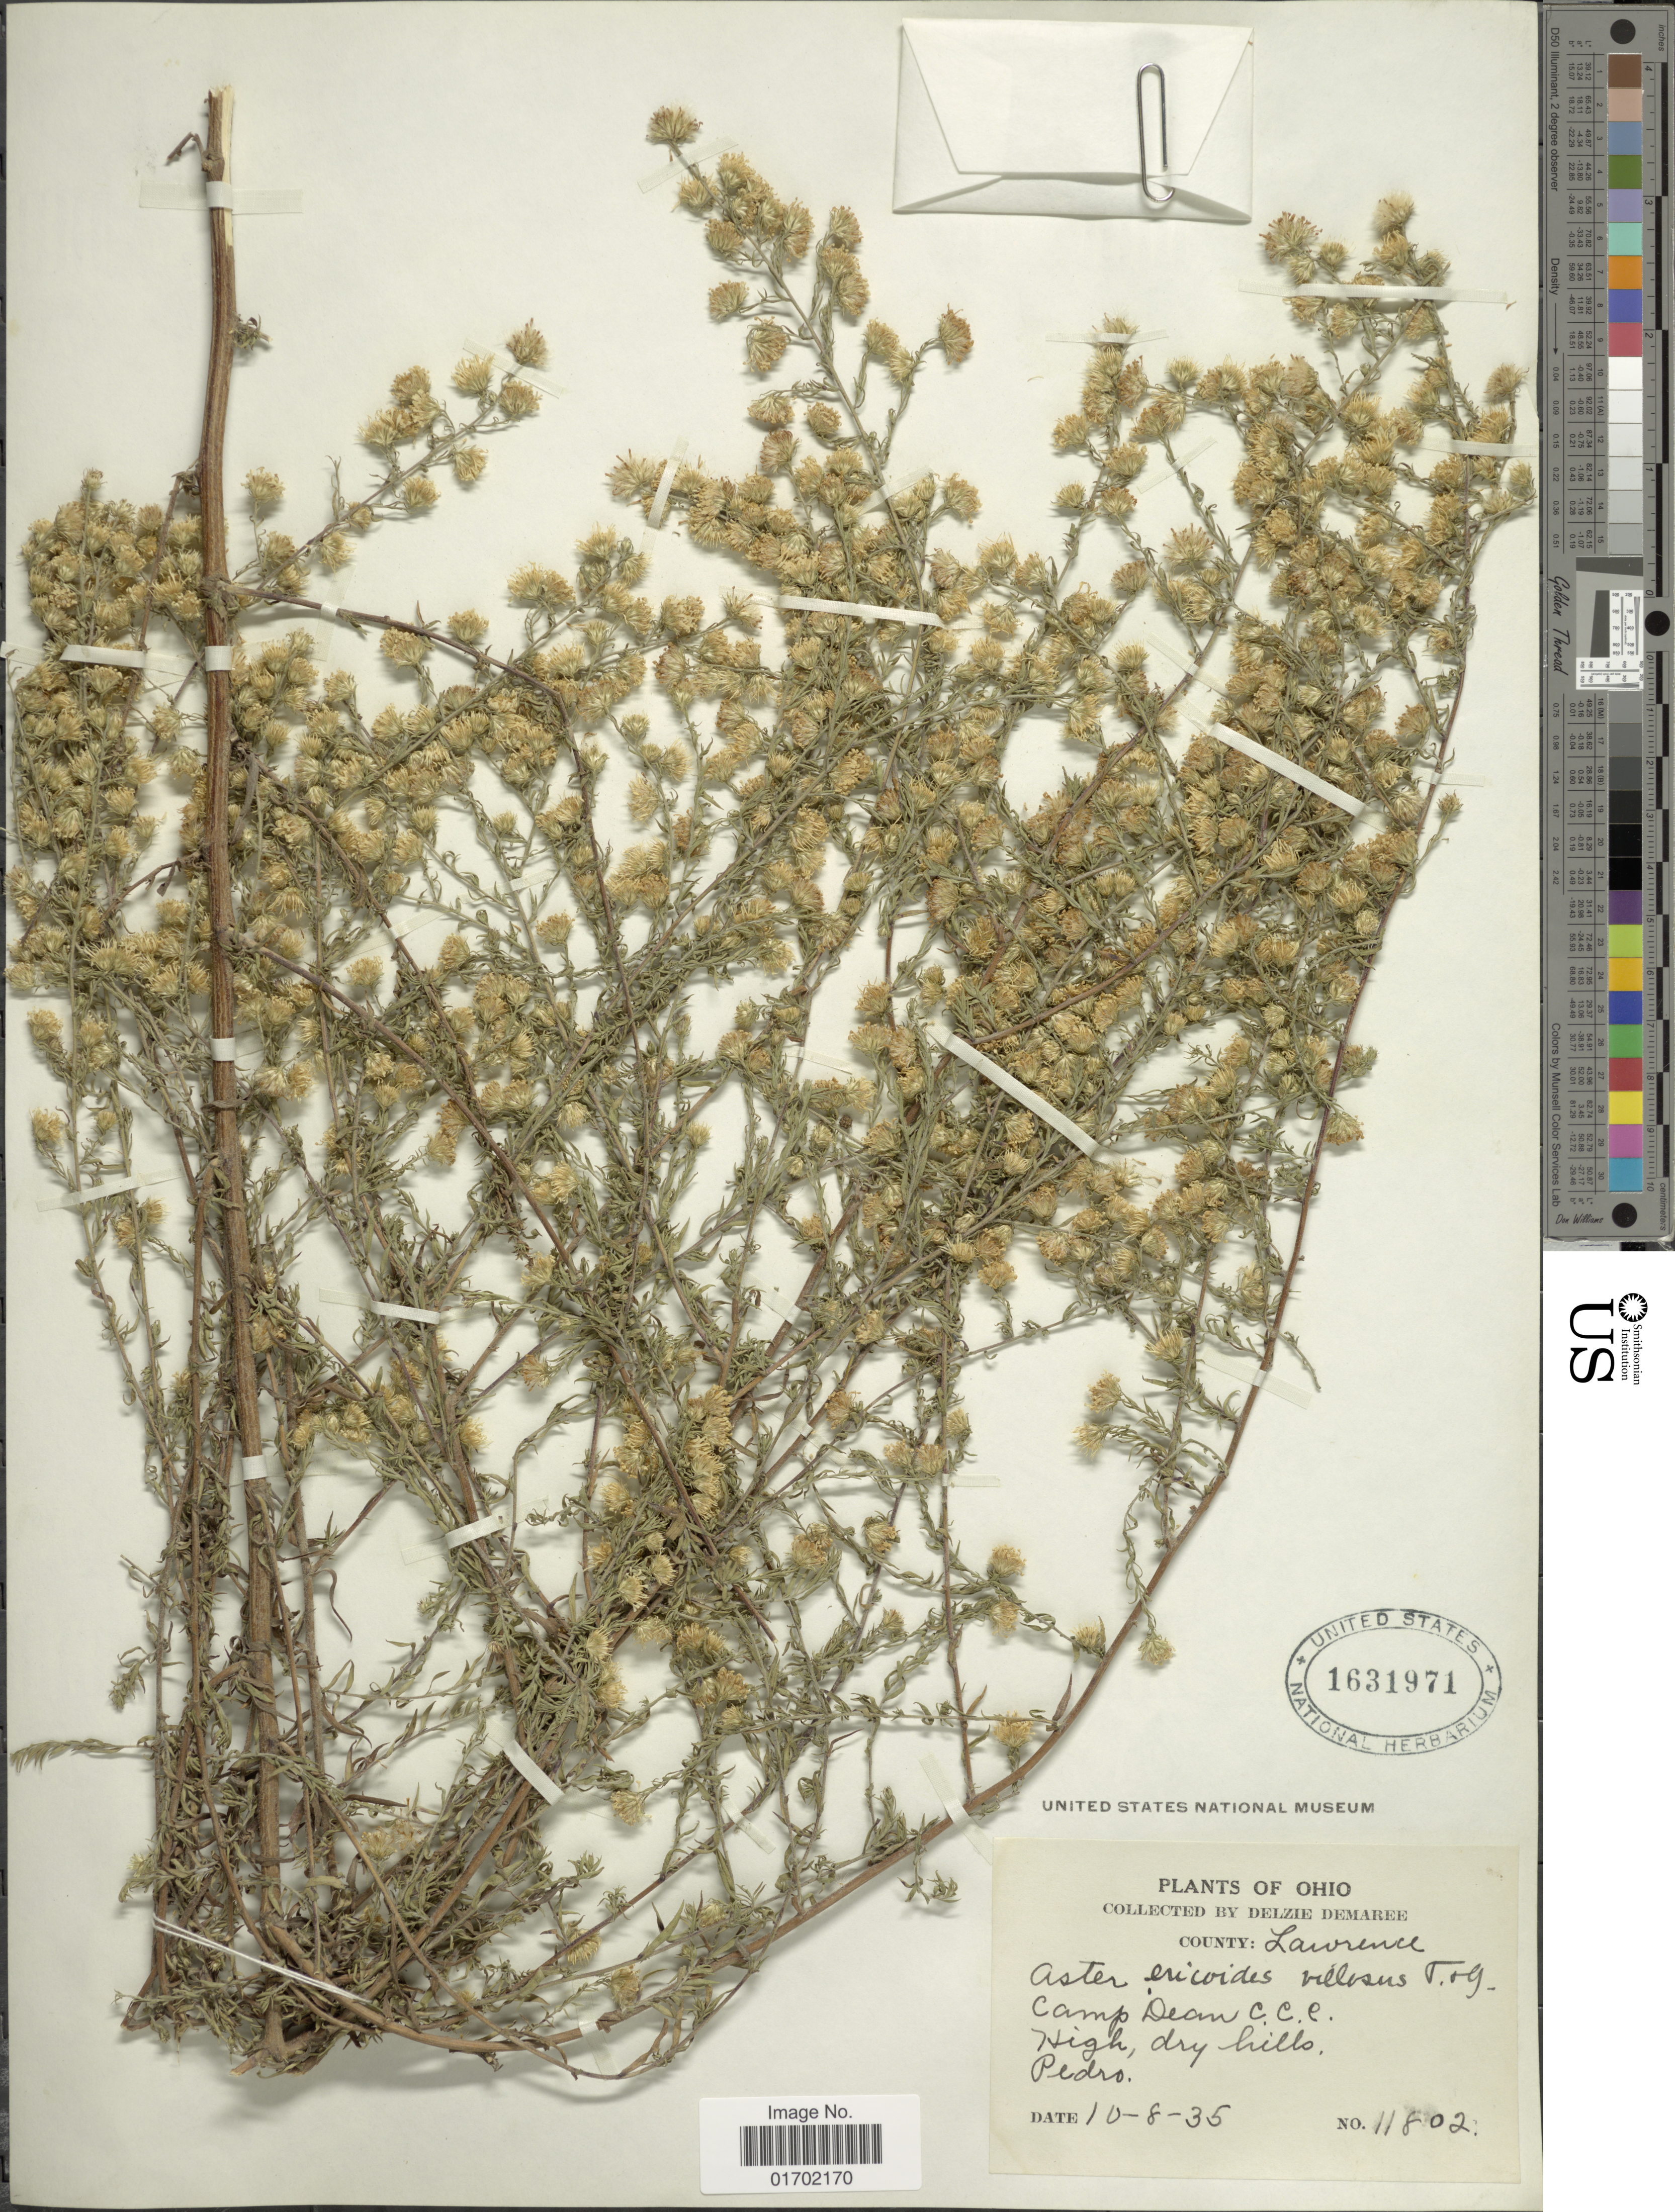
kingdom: Plantae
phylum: Tracheophyta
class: Magnoliopsida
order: Asterales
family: Asteraceae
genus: Symphyotrichum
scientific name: Symphyotrichum pilosum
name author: (Willd.) G.L. Nesom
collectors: D. Demaree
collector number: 11802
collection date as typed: Transcribed d/m/y: 8/10/35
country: United States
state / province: Ohio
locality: County Lawrence, Camp Dean C. C. C., Pedro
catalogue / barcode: US 1631971